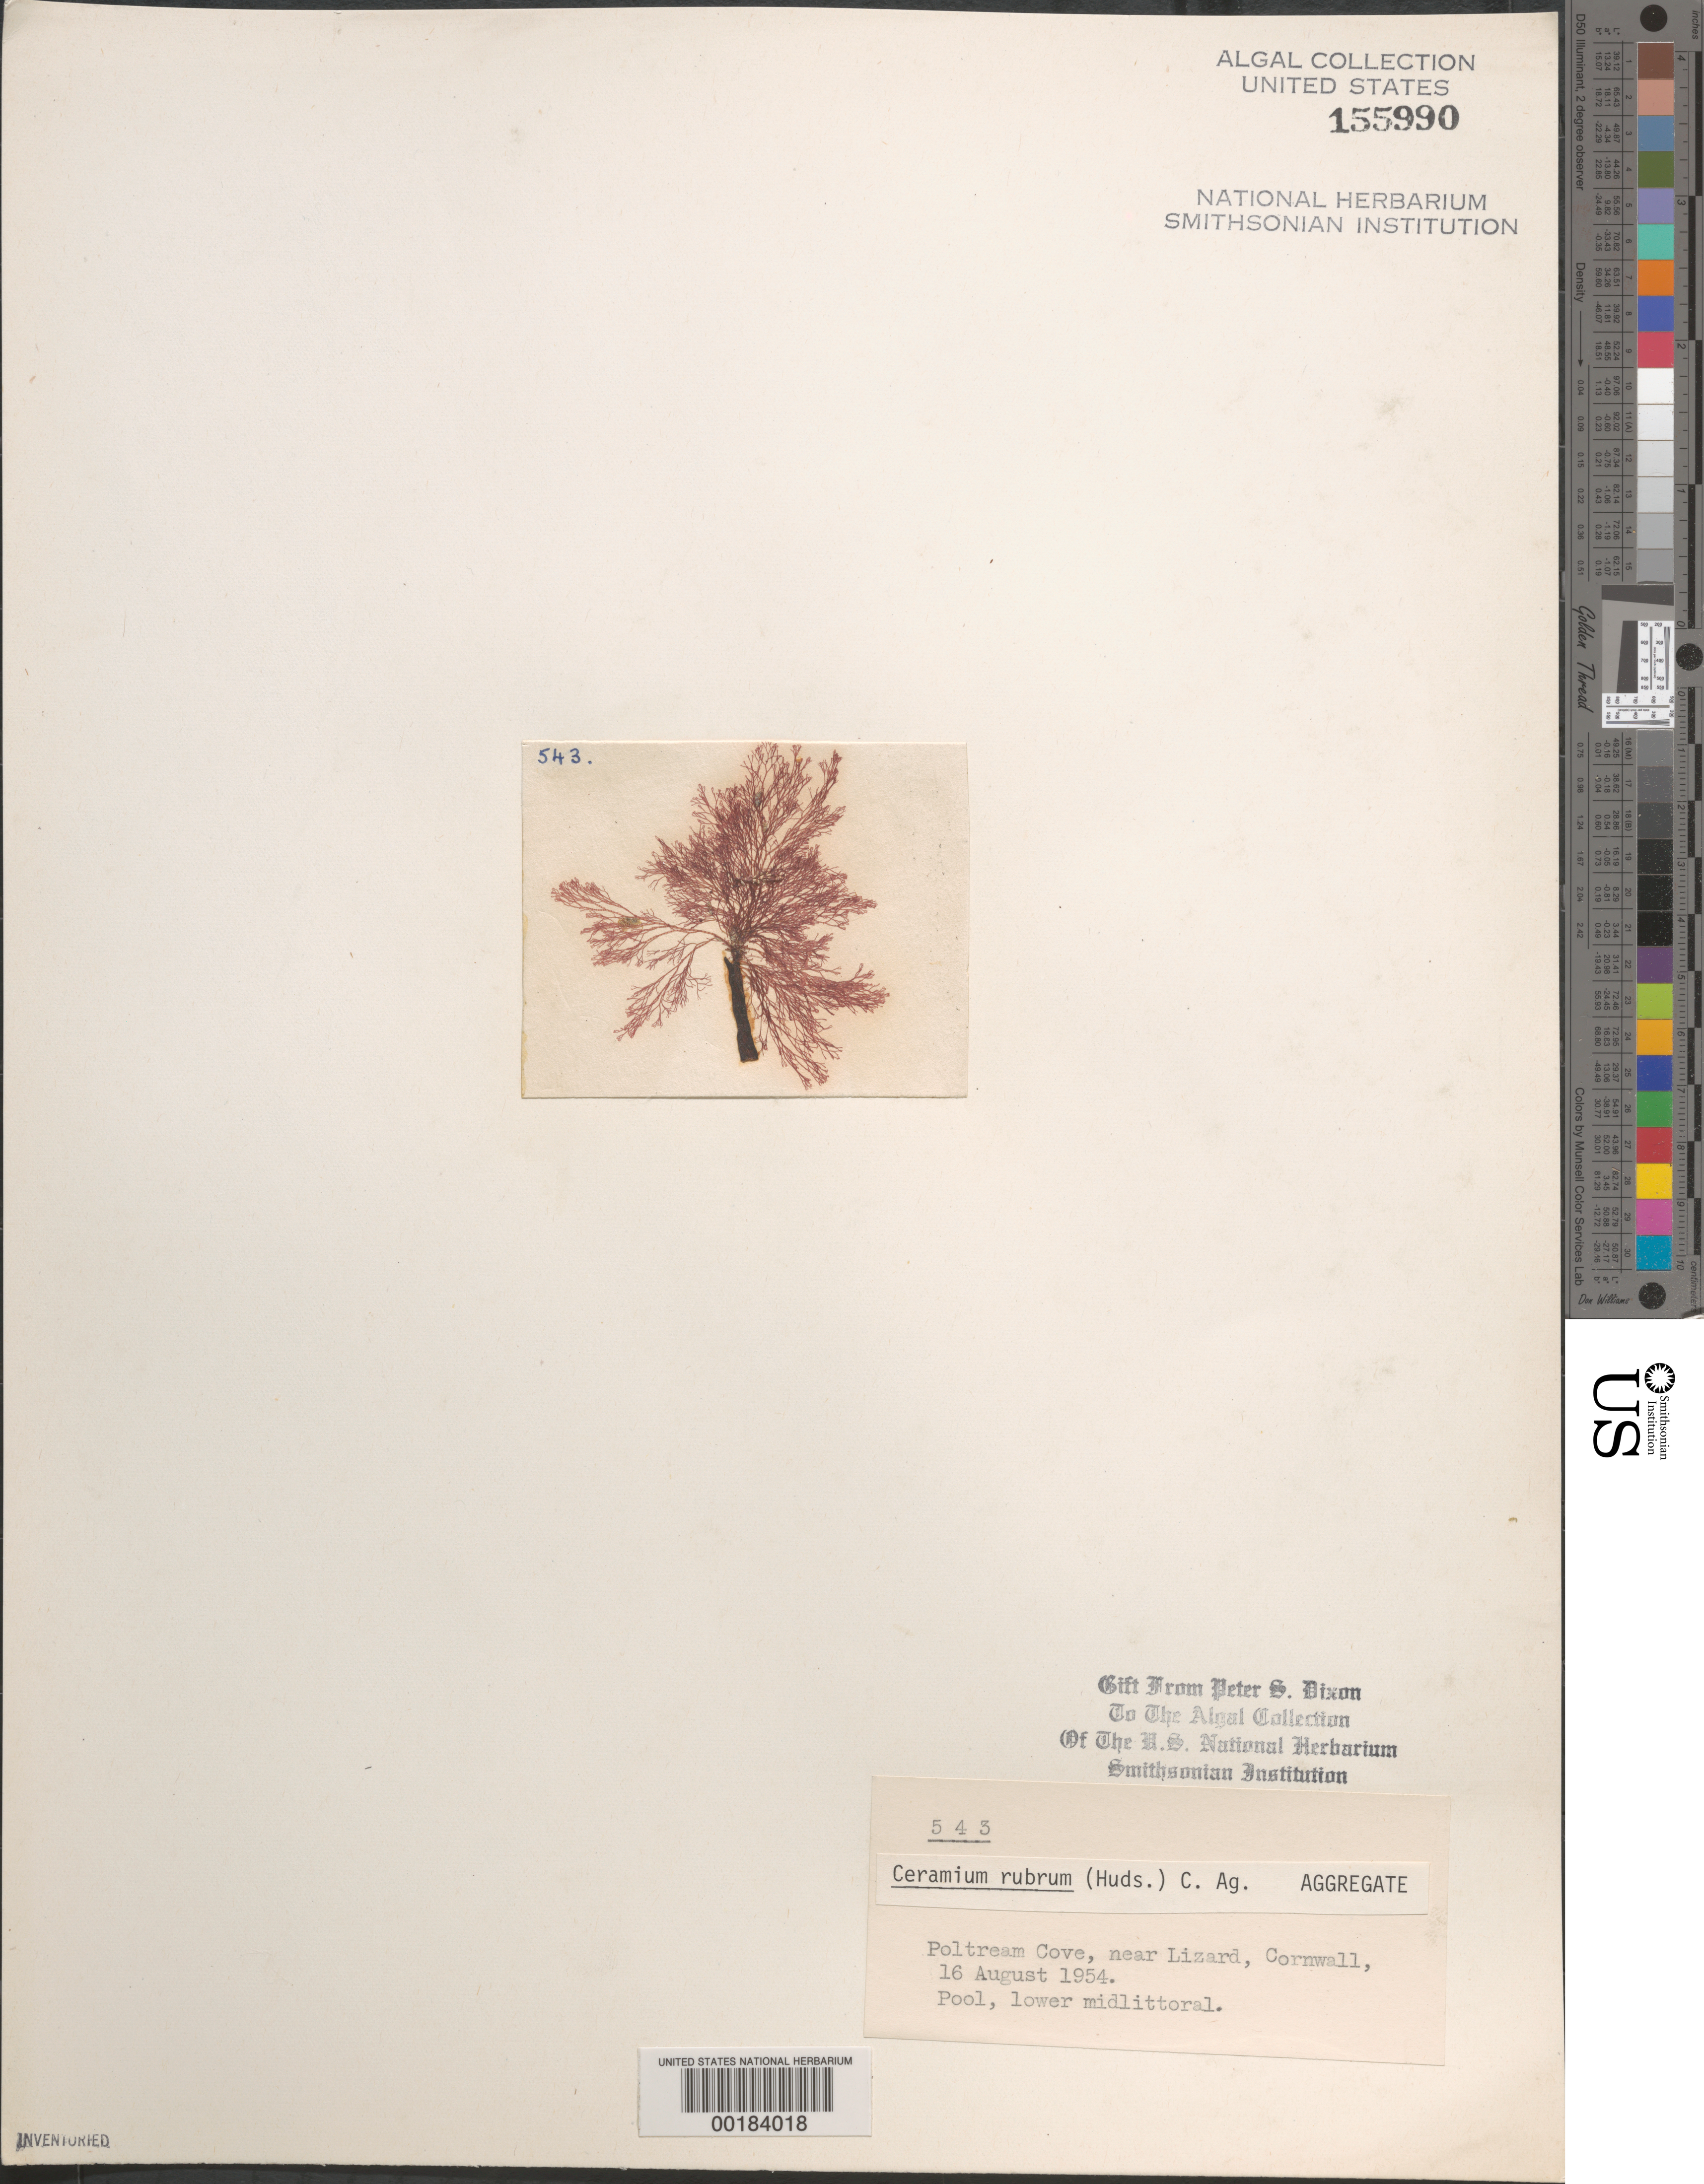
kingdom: Plantae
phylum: Rhodophyta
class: Florideophyceae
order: Ceramiales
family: Ceramiaceae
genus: Ceramium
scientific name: Ceramium rubrum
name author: C. Agardh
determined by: Dixon, P. S.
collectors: P. S. Dixon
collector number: PSD 543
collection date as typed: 16 Aug 1954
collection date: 1954-08-16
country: United Kingdom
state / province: England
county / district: Cornwall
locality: Poltream Cove, near Lizard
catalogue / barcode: US 155990